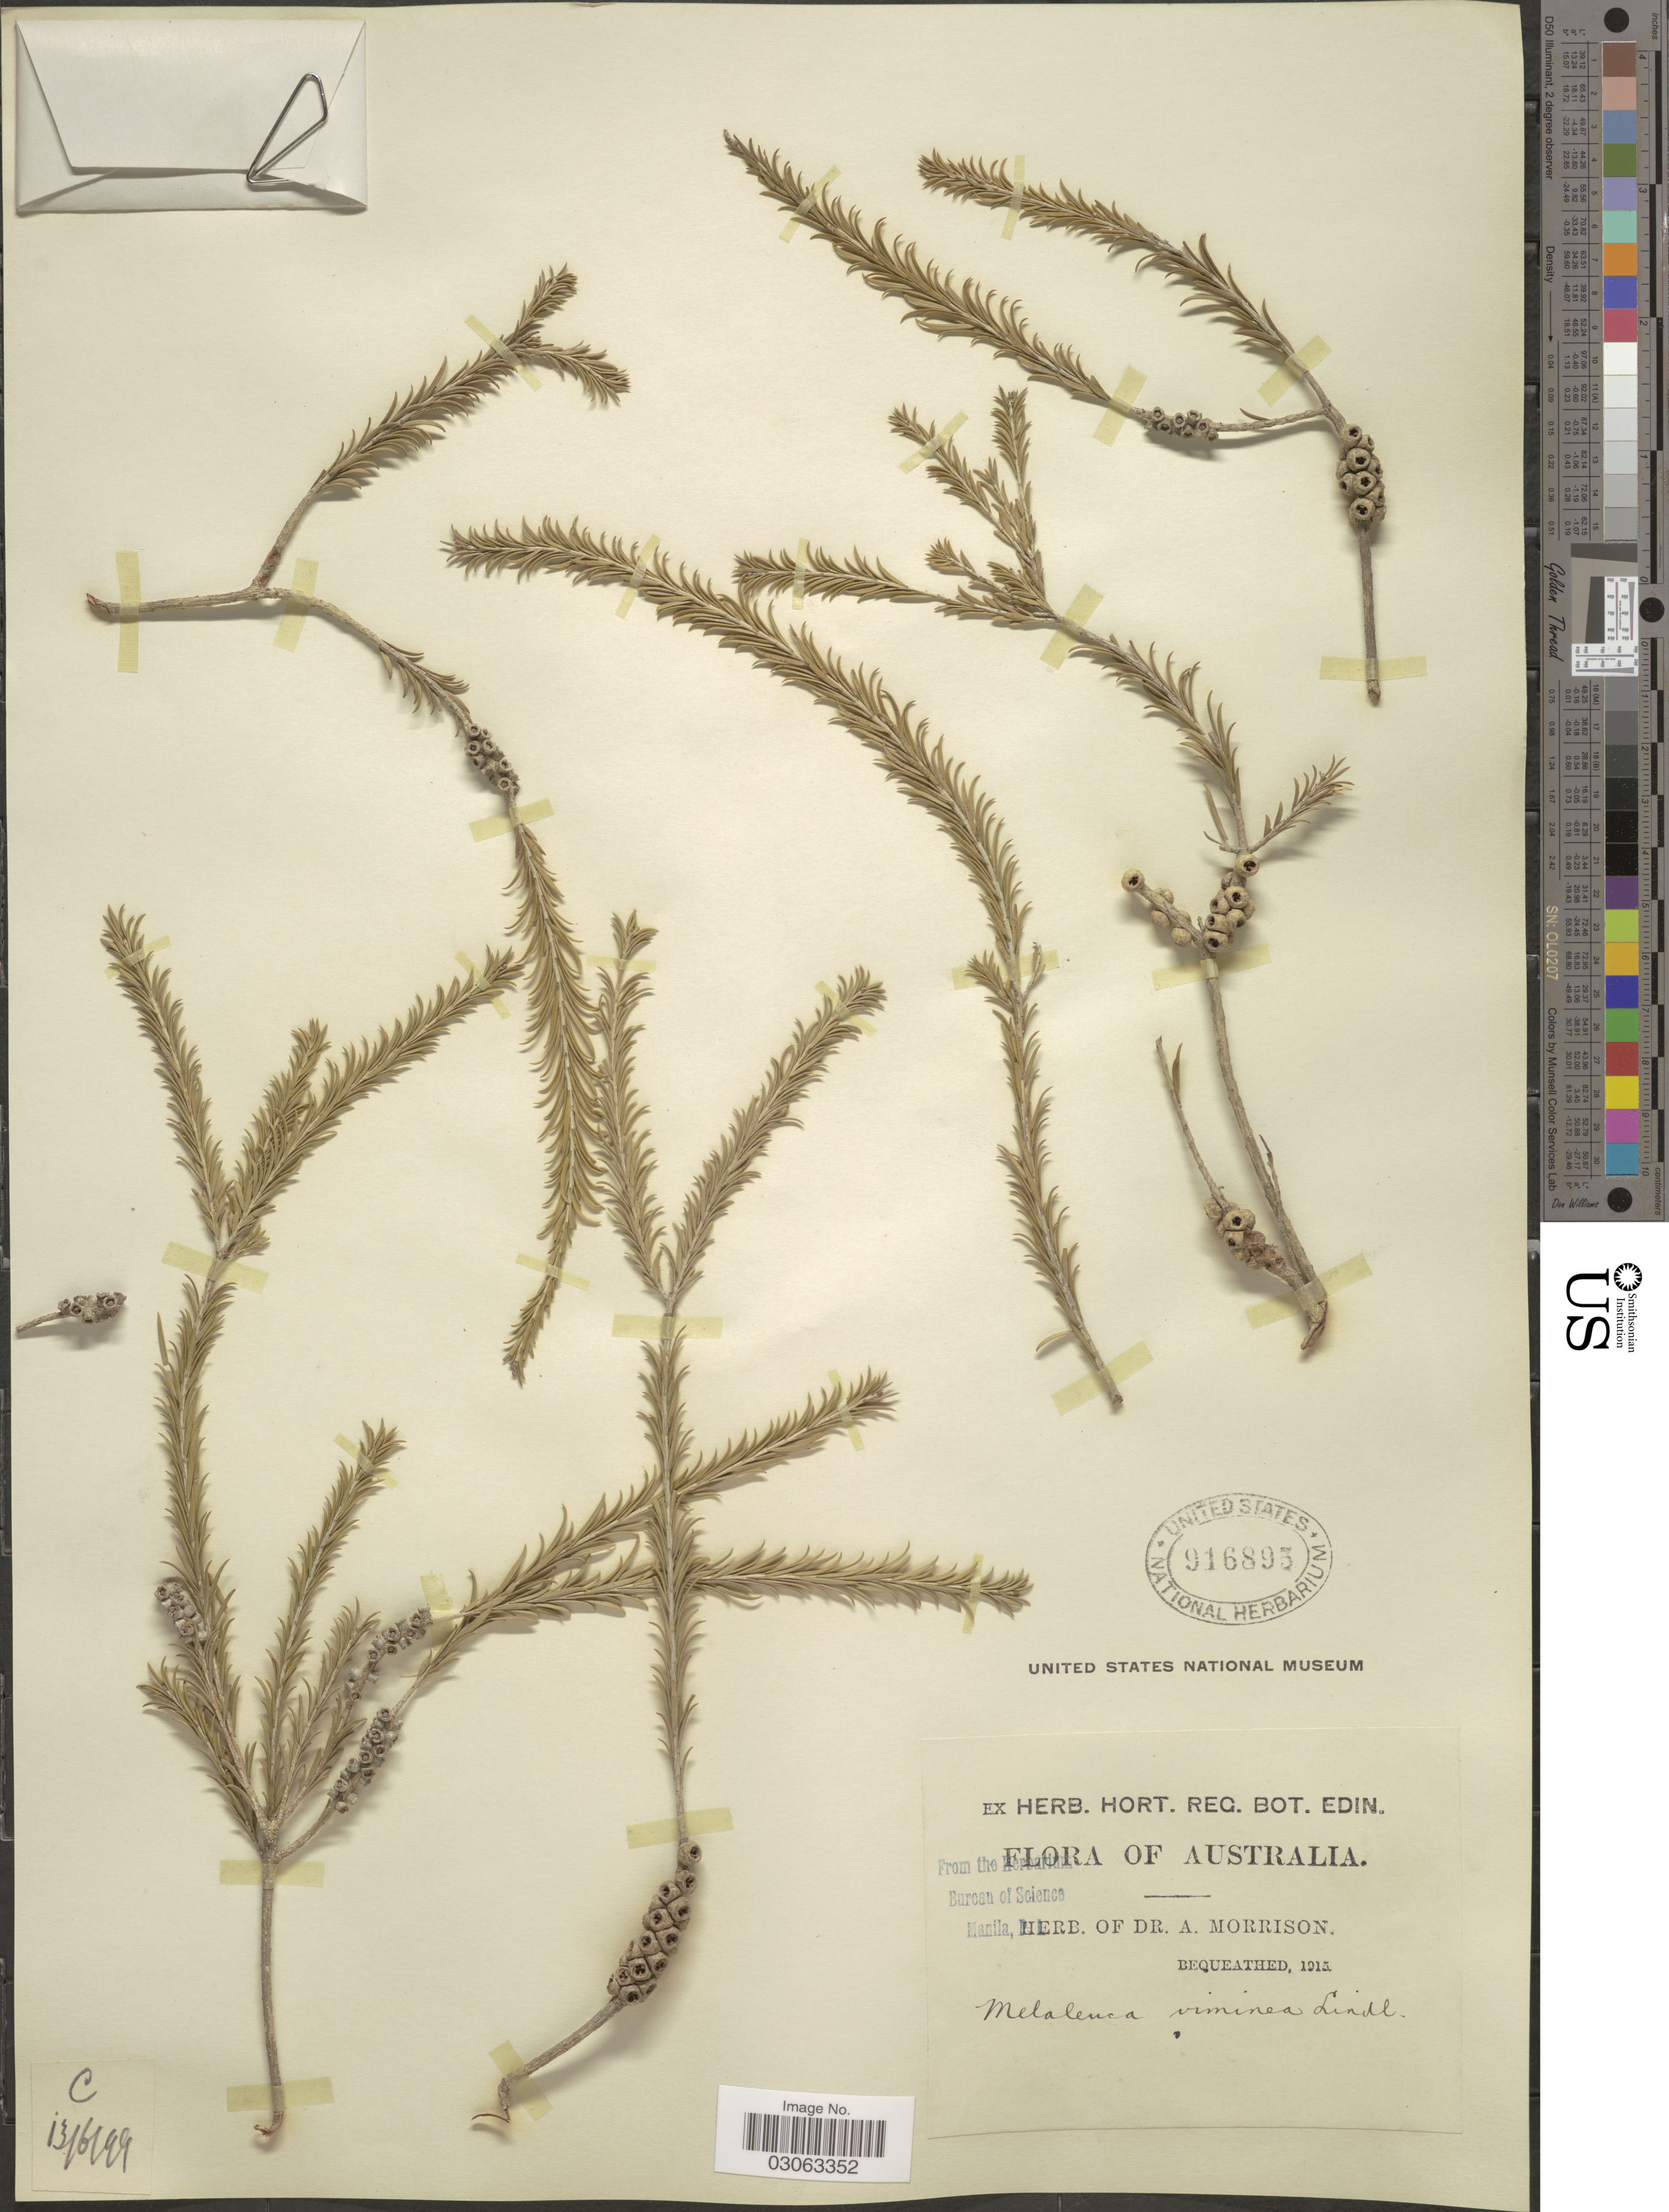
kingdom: Plantae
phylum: Tracheophyta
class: Magnoliopsida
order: Myrtales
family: Myrtaceae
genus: Melaleuca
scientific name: Melaleuca viminea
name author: Lindl.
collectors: ex herb. Dr. A. Morrison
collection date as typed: Transcribed d/m/y: 13/6/99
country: Australia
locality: C.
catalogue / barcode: US 916895